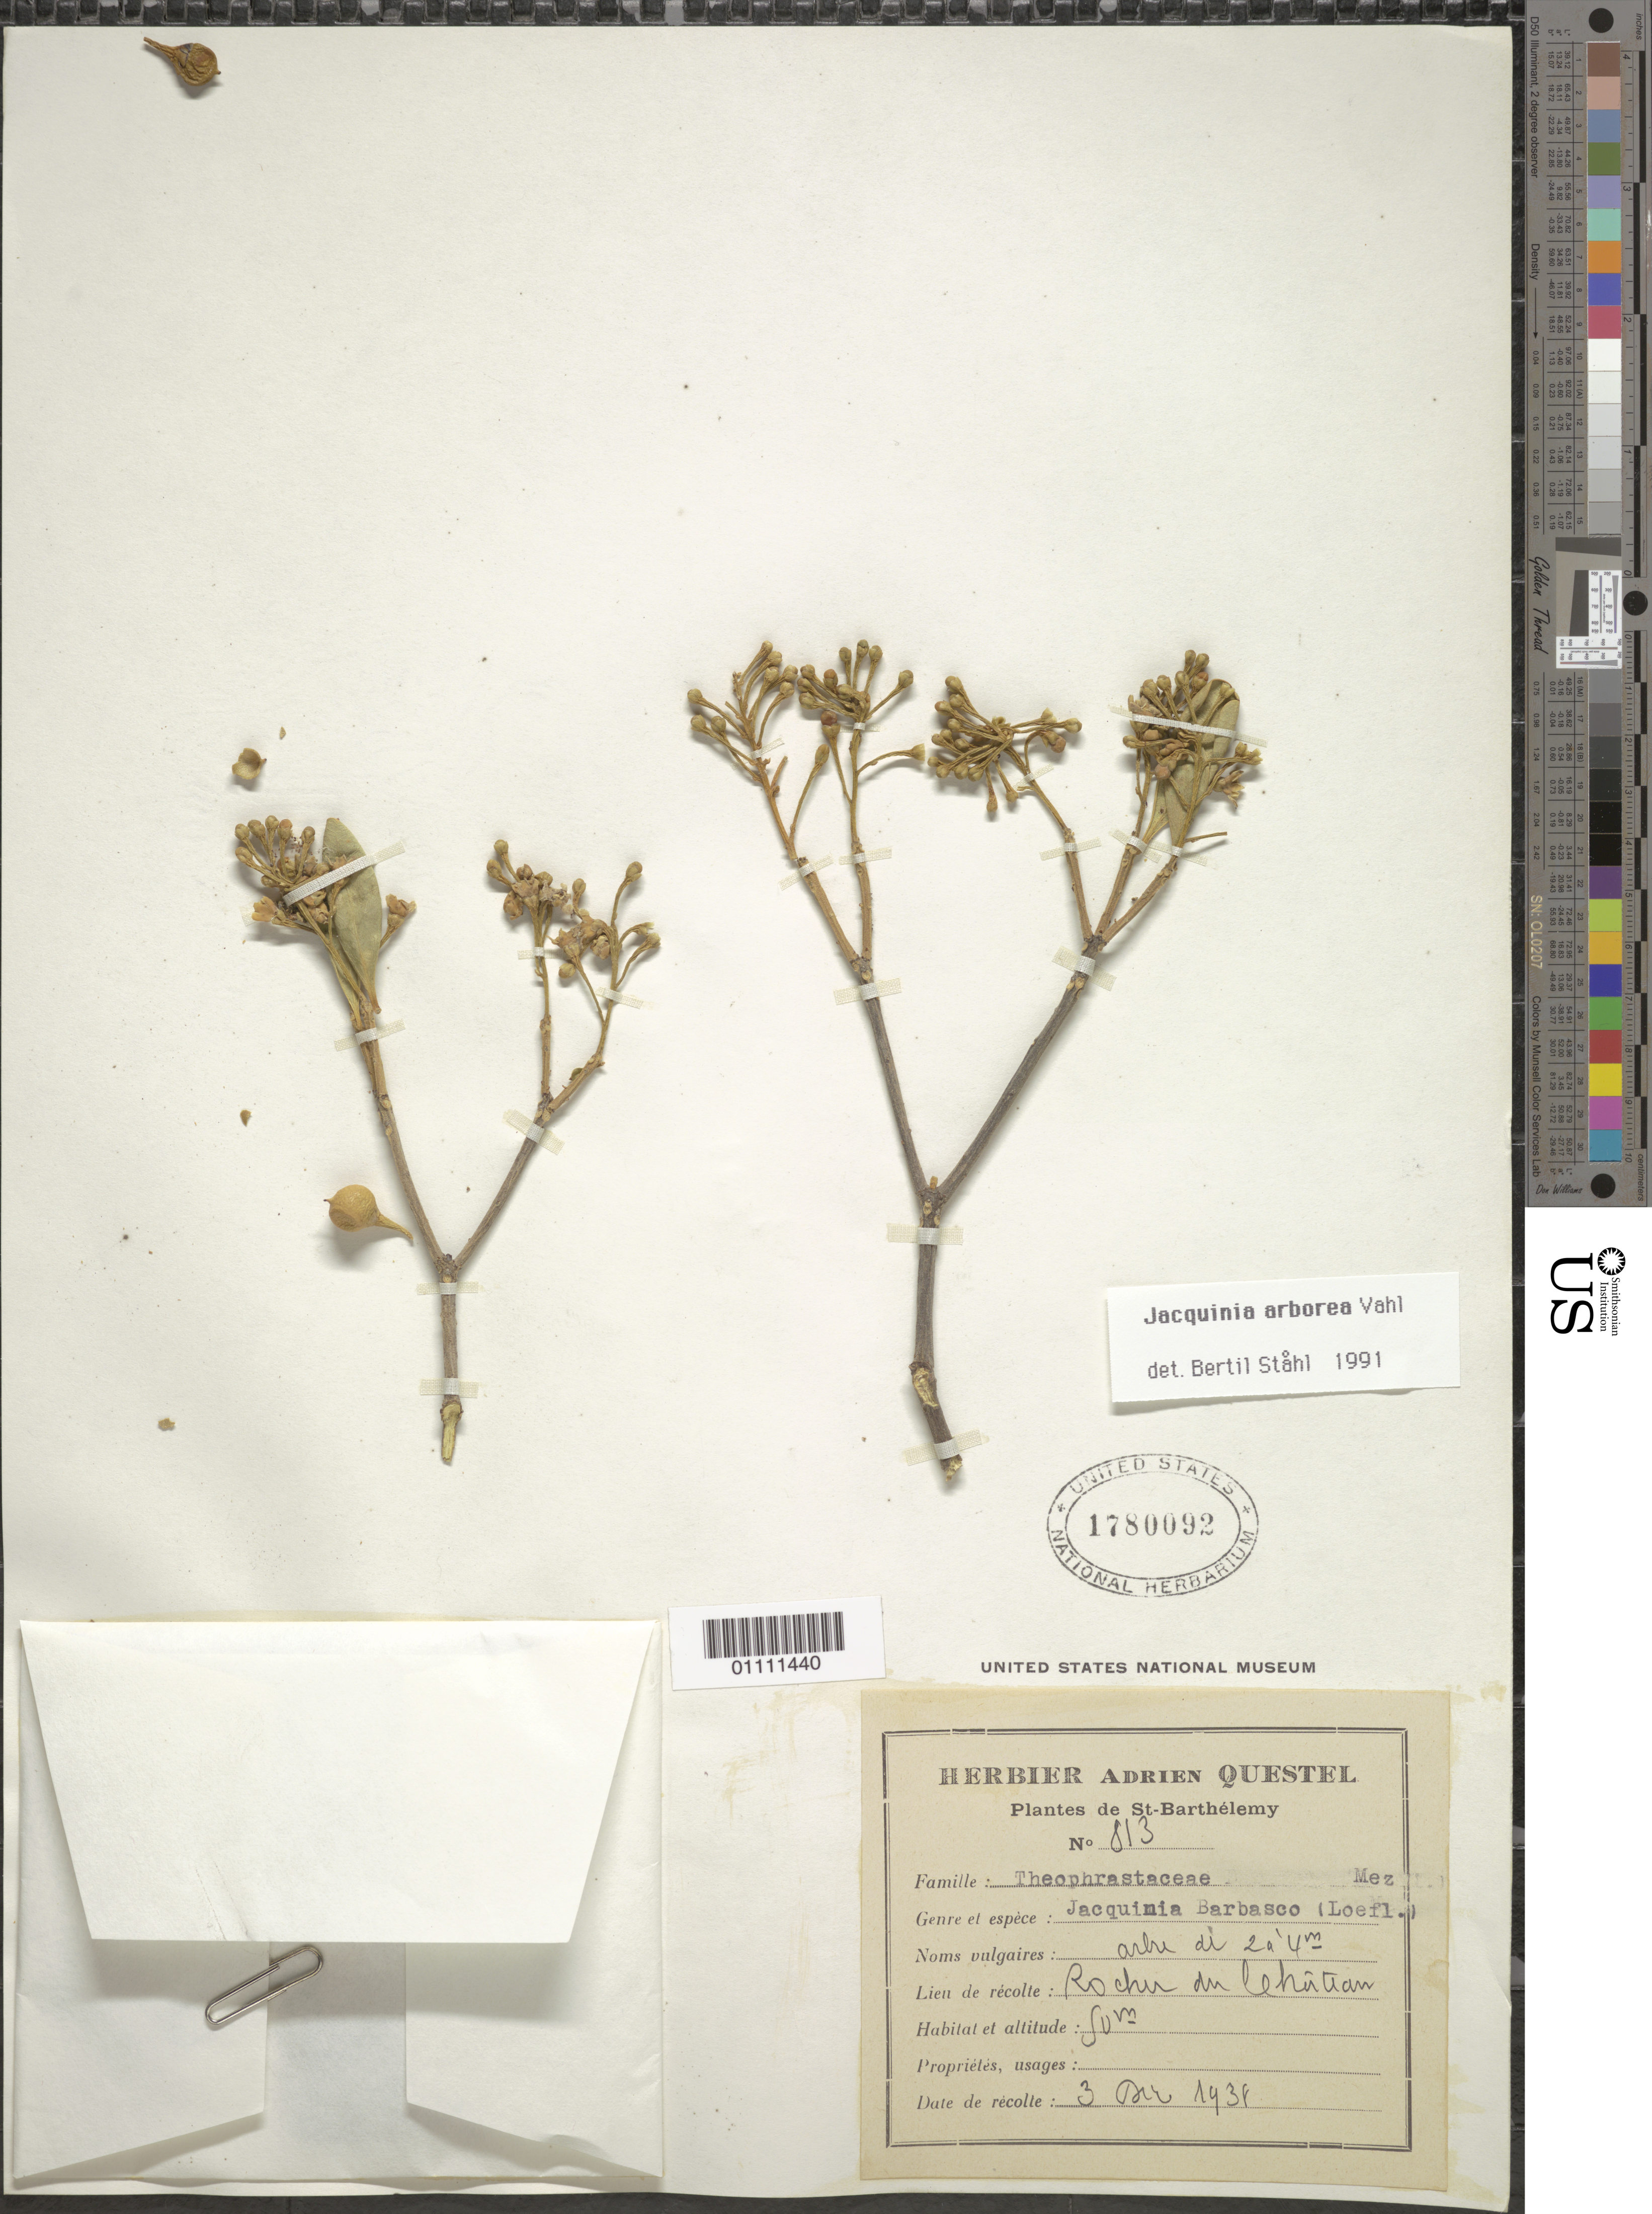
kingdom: Plantae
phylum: Tracheophyta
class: Magnoliopsida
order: Ericales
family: Primulaceae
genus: Jacquinia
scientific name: Jacquinia arborea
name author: Vahl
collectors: A. Questel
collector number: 813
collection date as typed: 03 Dec 1938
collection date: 1938-12-03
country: Saint Barthélemy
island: St. Barthélemy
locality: Rocher du Lehateam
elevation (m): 50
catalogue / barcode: US 1780092